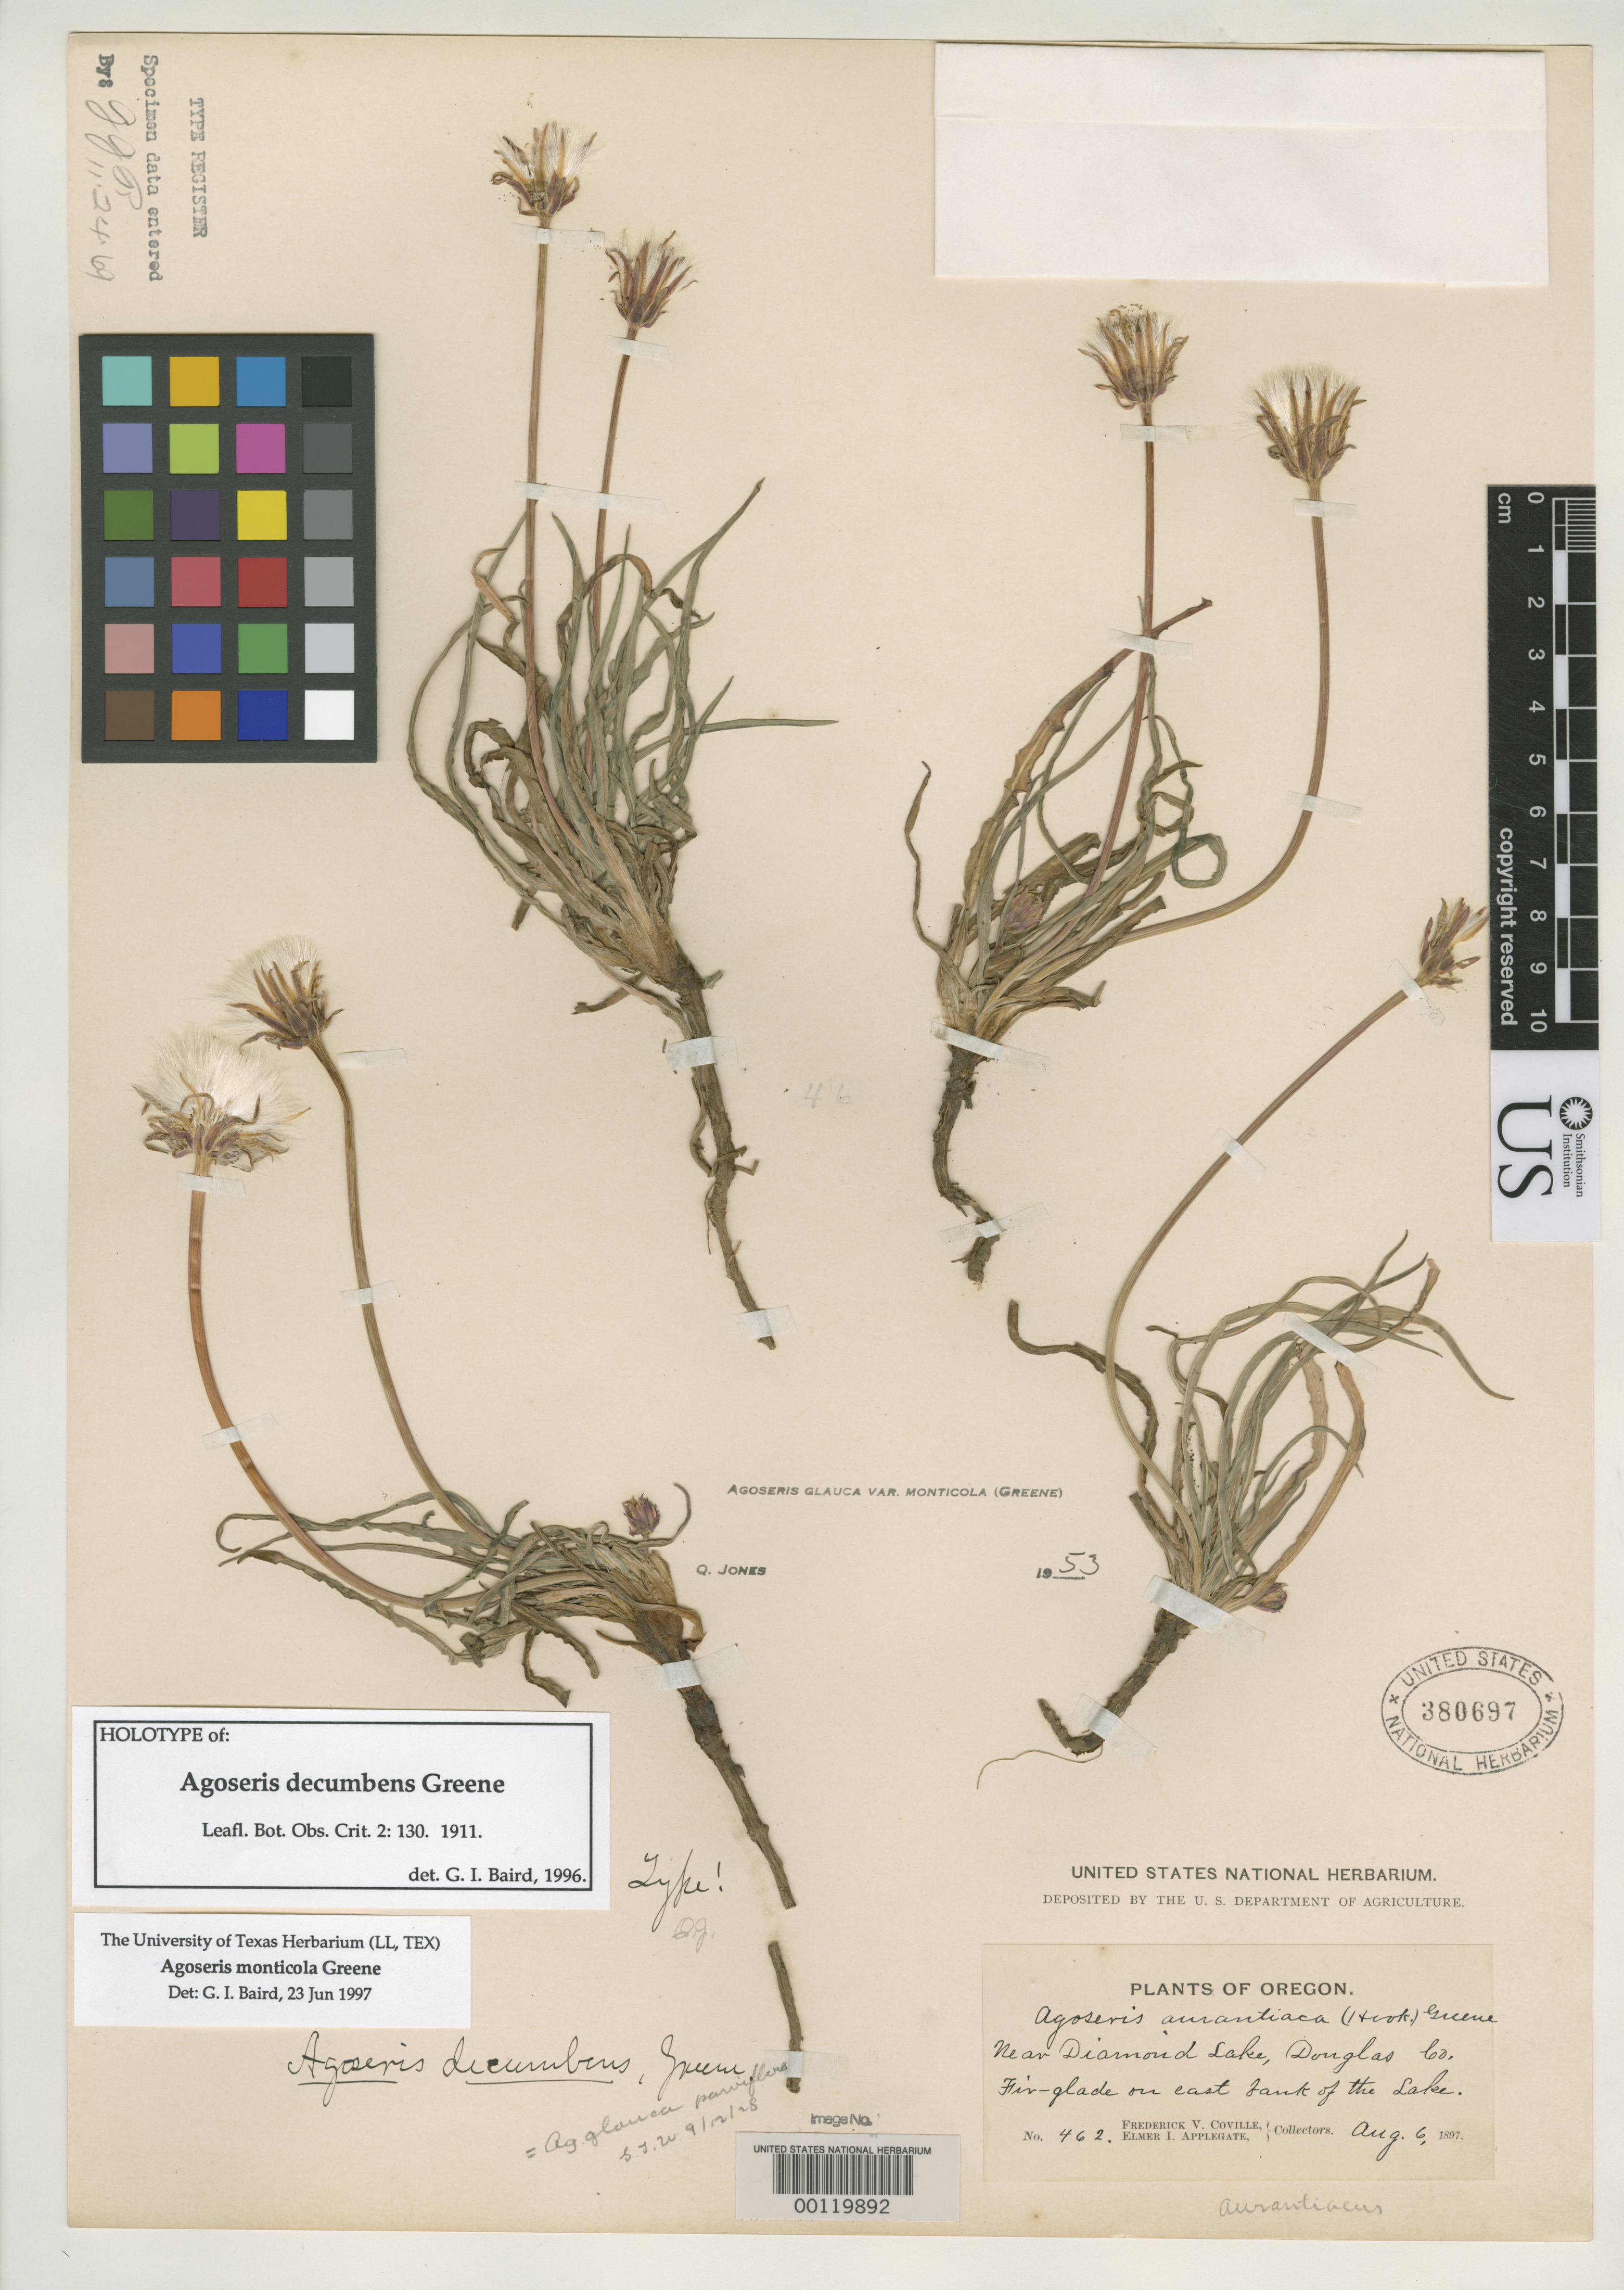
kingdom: Plantae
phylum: Tracheophyta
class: Magnoliopsida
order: Asterales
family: Asteraceae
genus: Agoseris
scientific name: Agoseris decumbens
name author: Greene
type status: Holotype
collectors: F. V. Coville & E. I. Applegate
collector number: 462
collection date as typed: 06 Aug 1897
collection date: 1897-08-06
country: United States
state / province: Oregon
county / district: Douglas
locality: Near Diamond Lake.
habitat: Fir-glade on e bank of the lake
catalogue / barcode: US 380697